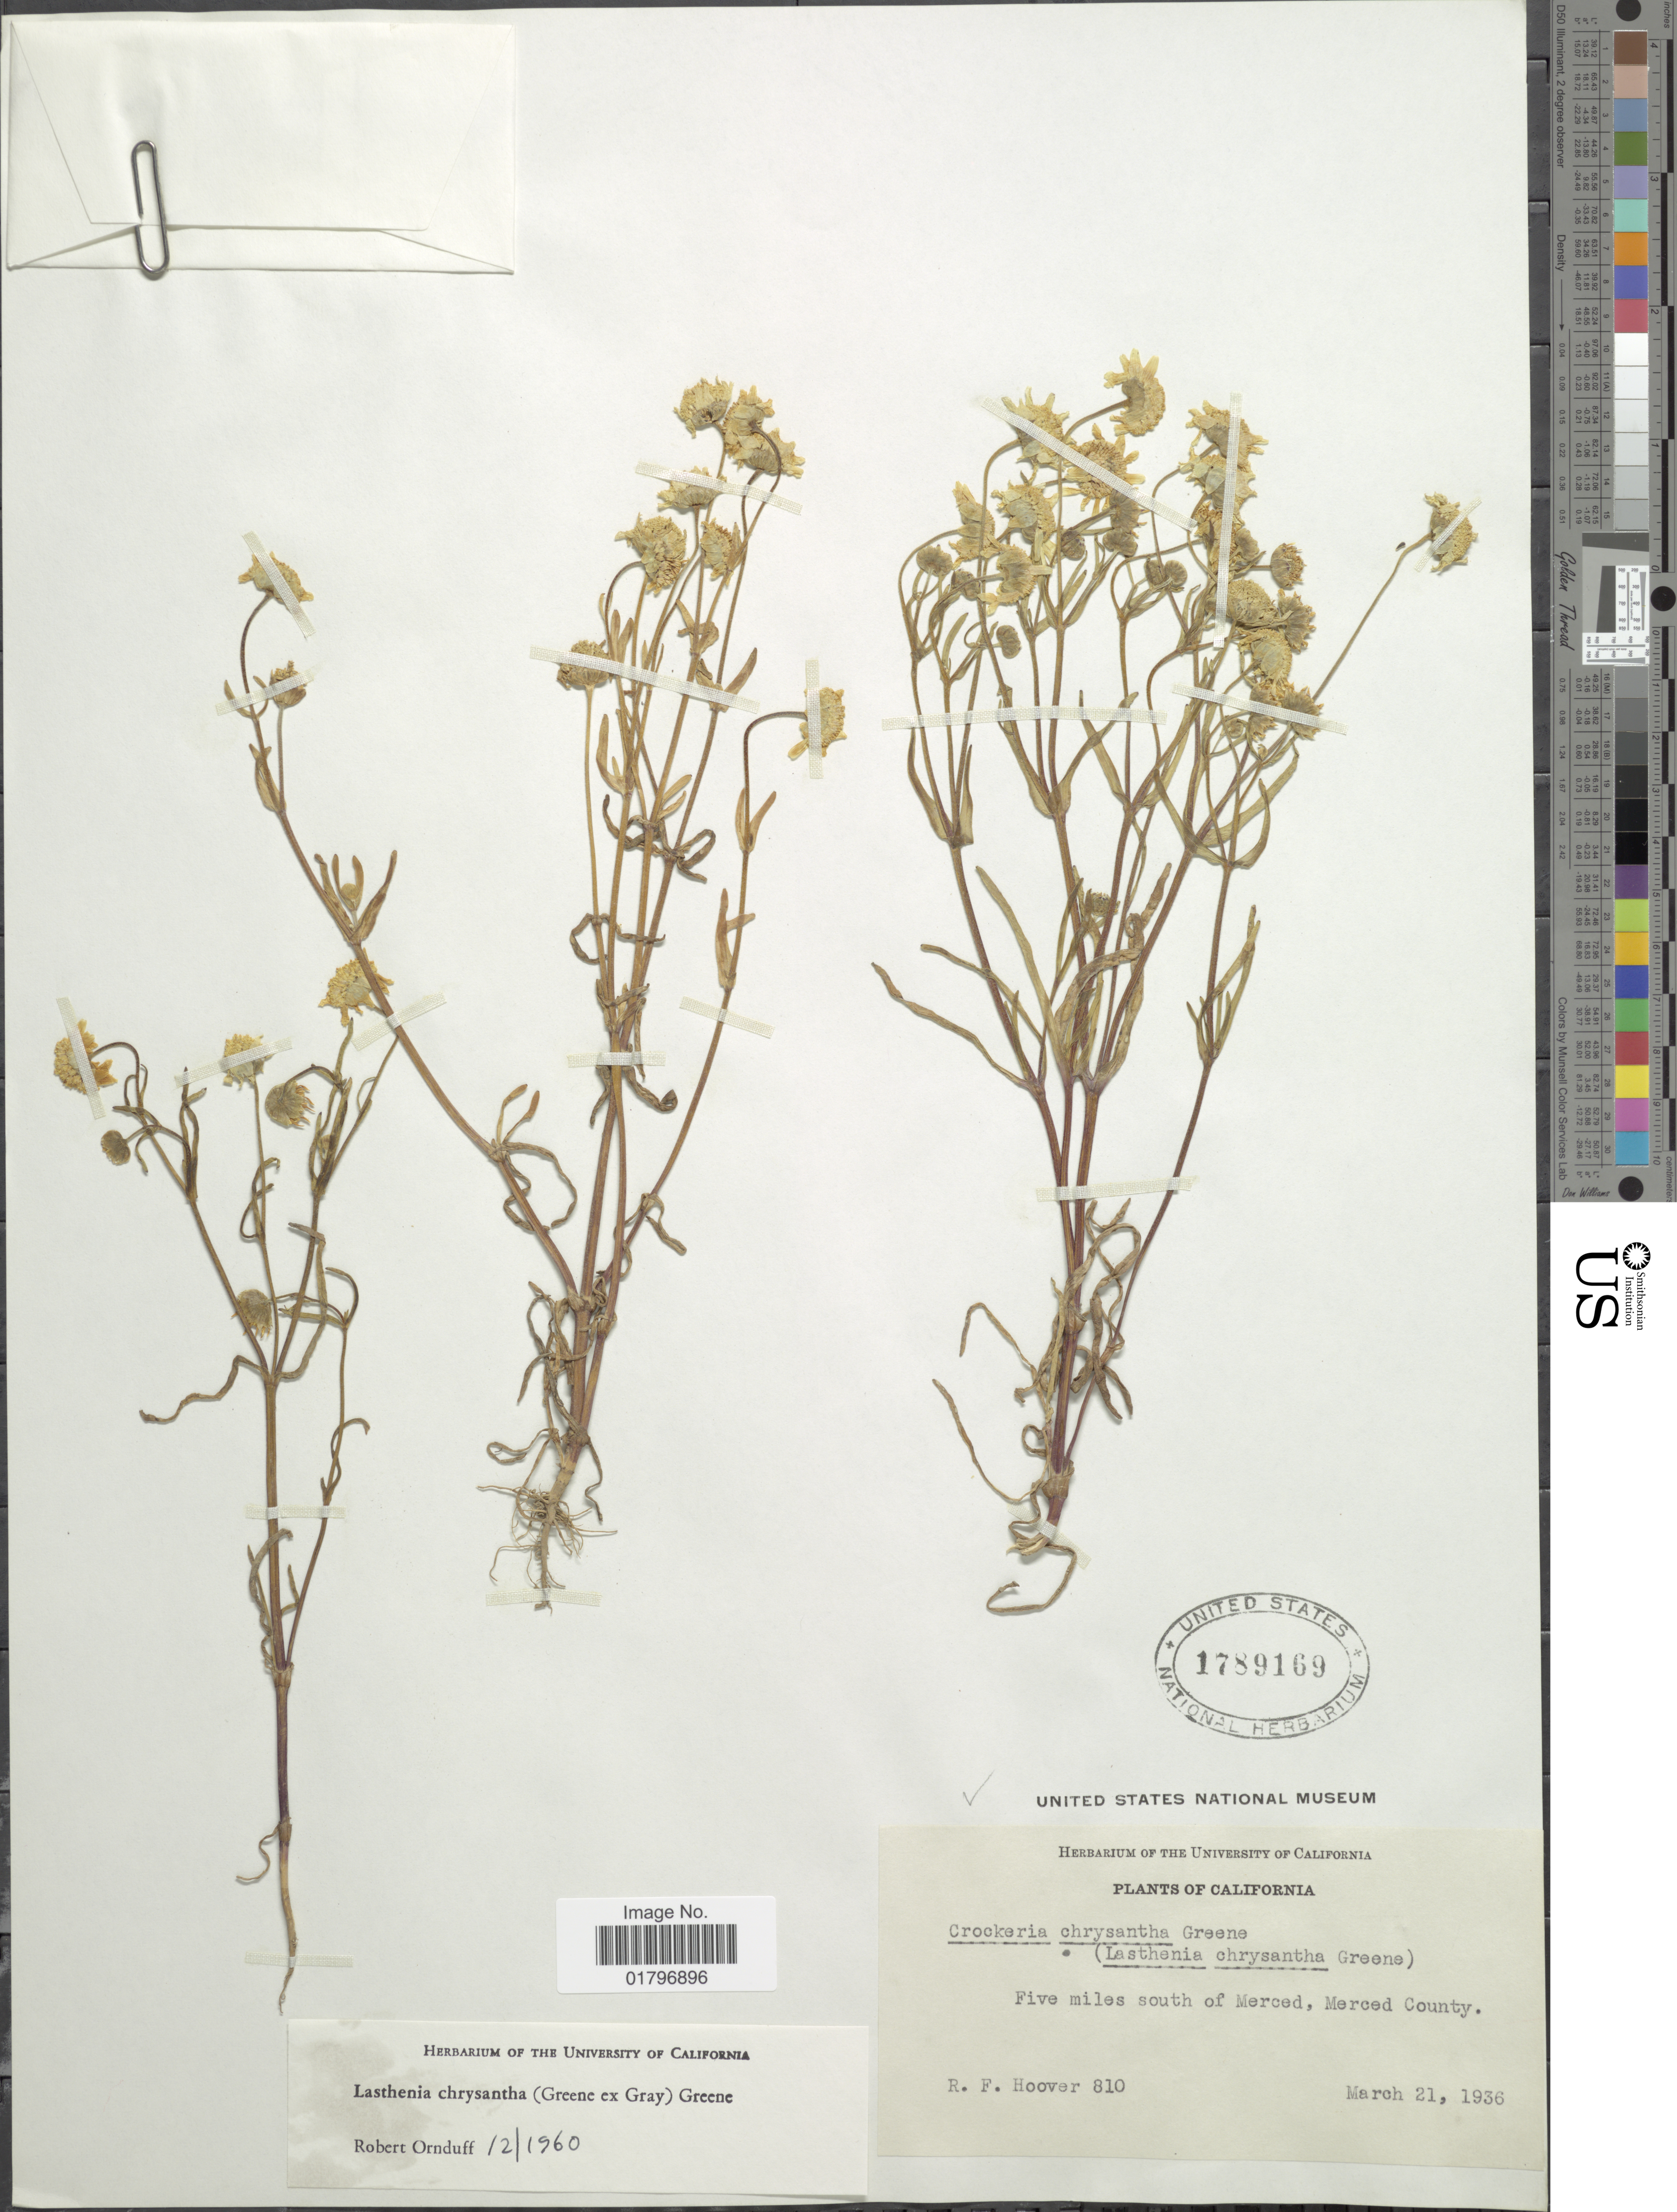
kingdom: Plantae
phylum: Tracheophyta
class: Magnoliopsida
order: Asterales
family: Asteraceae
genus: Lasthenia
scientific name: Lasthenia chrysantha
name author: (Greene ex A. Gray) Greene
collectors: R. F. Hoover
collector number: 810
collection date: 1936-03-21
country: United States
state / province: California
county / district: Merced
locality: Five miles south of Merced, Merced County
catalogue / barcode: US 1789169